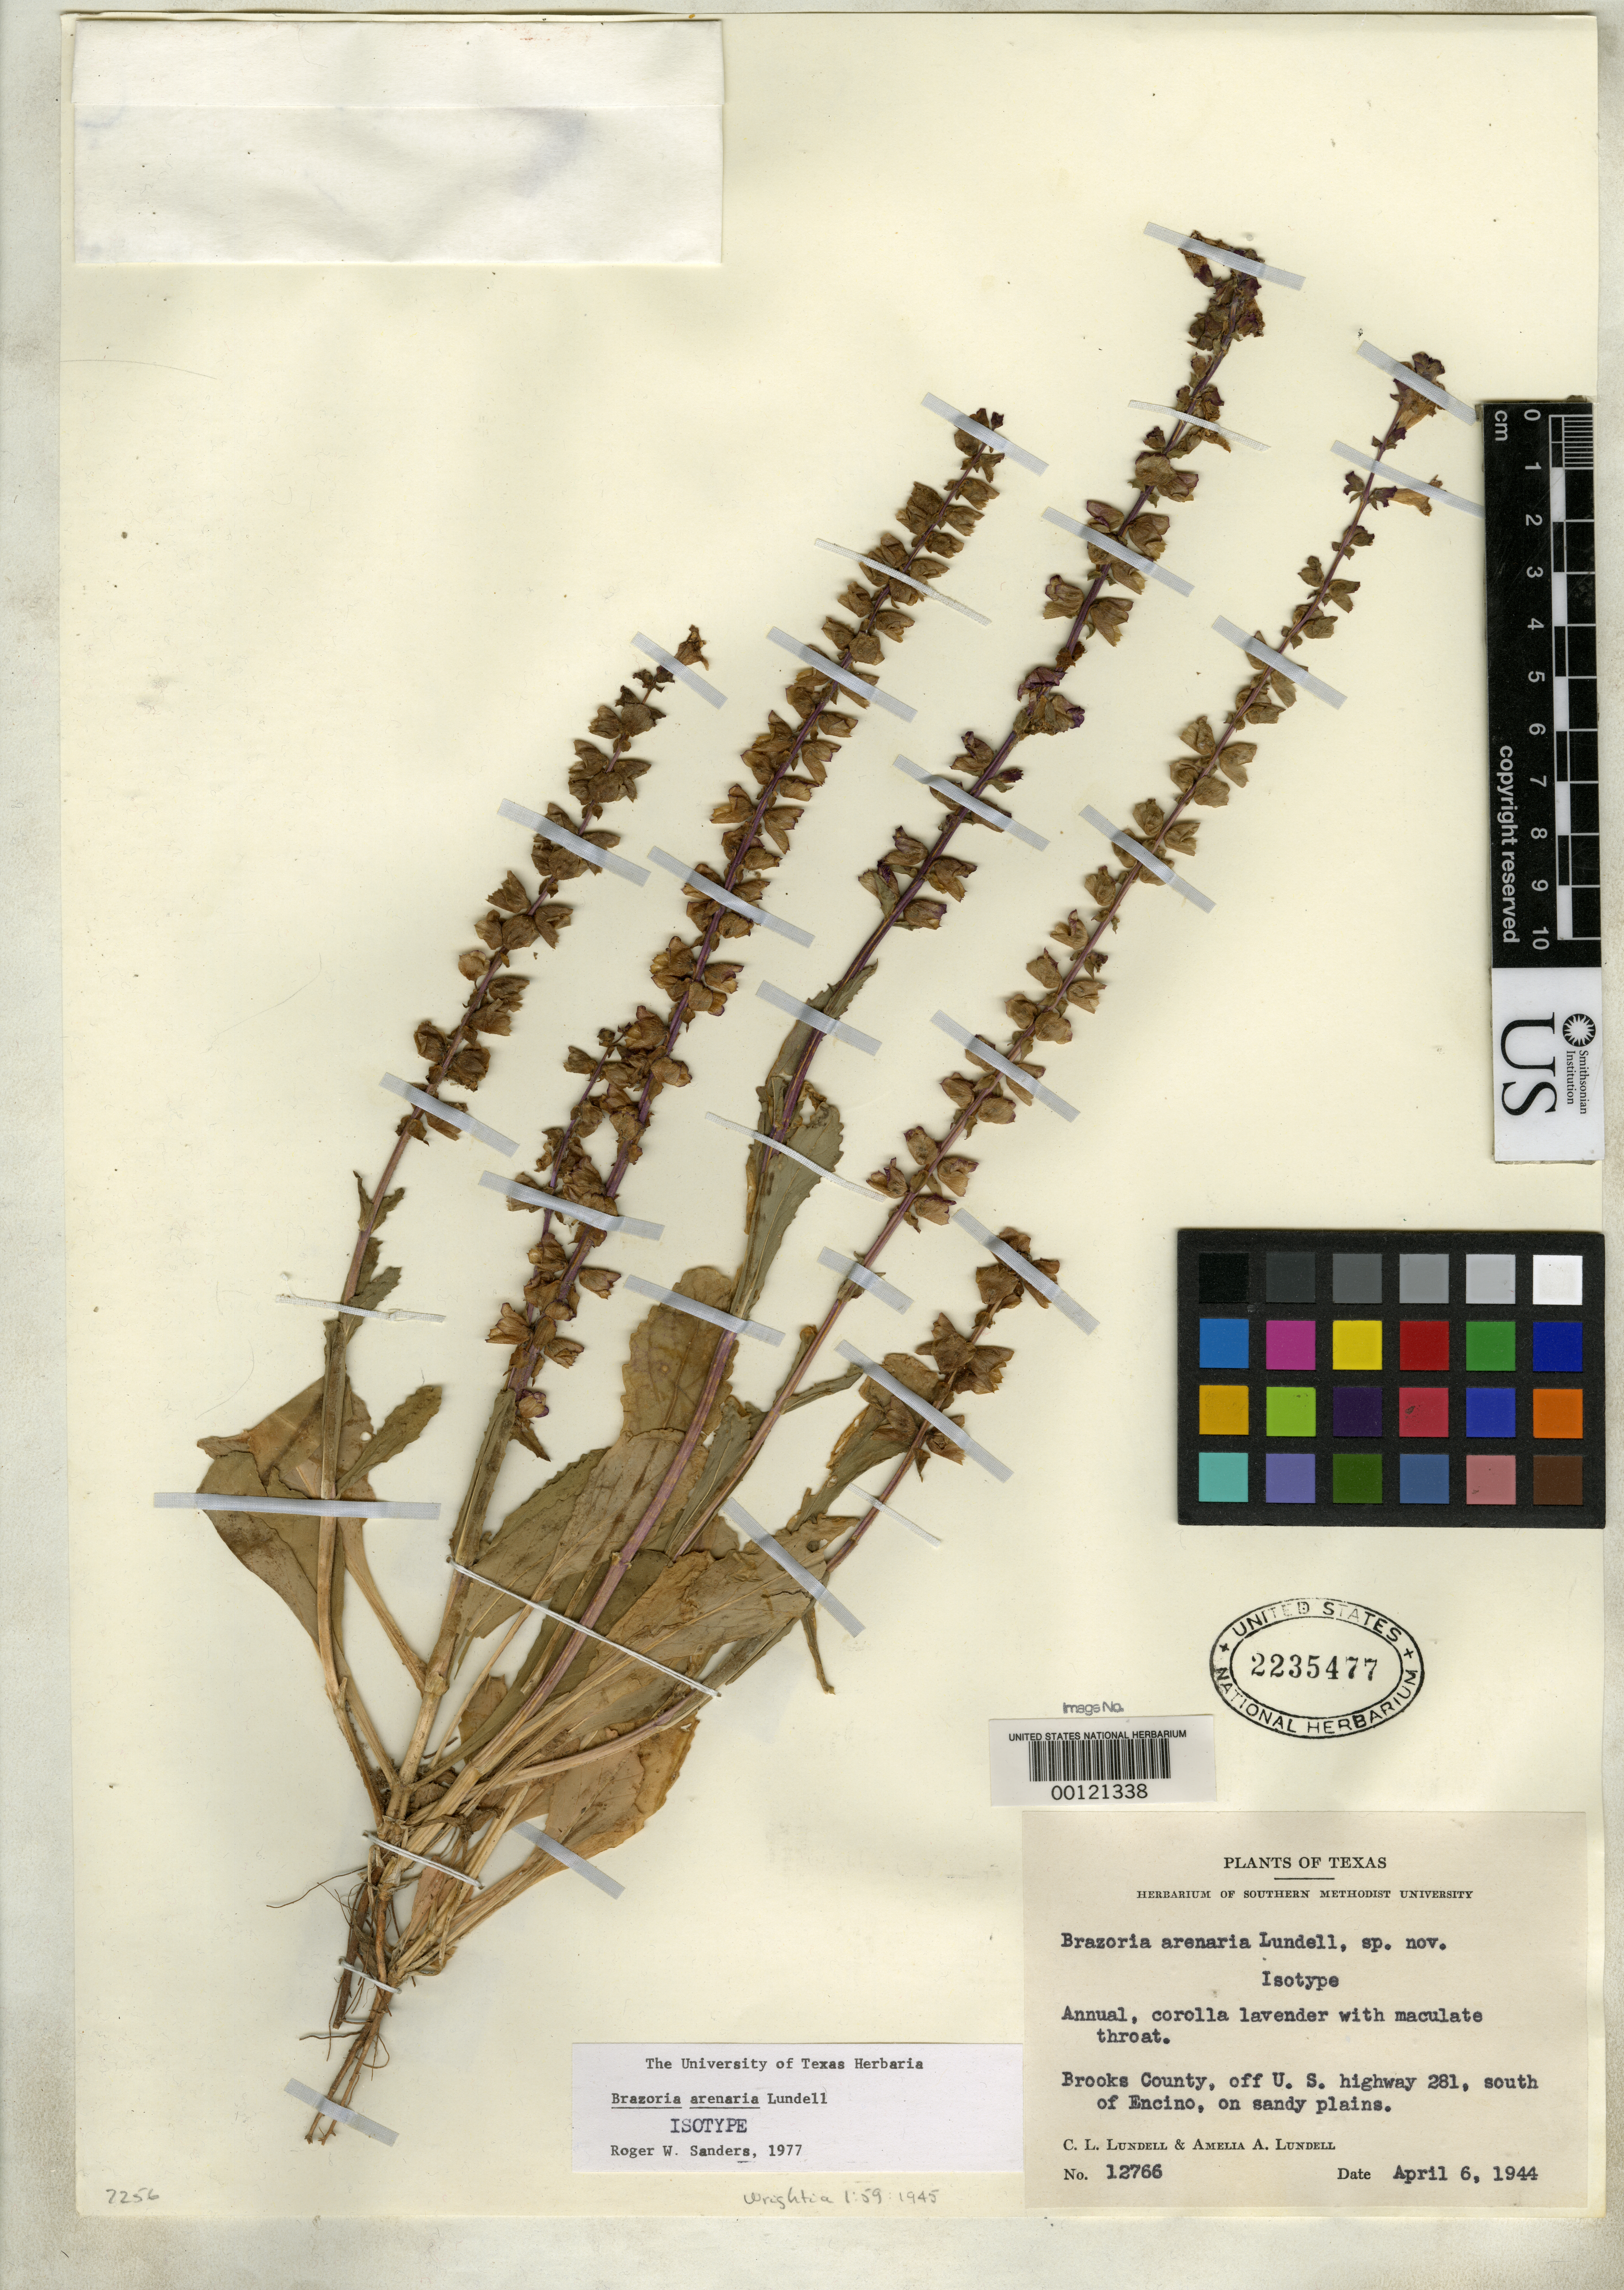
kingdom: Plantae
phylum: Tracheophyta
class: Magnoliopsida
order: Lamiales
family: Lamiaceae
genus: Brazoria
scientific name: Brazoria arenaria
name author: Lundell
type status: Isotype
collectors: C. L. Lundell & A. A. Lundell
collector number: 12766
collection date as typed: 06 Apr 1944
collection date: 1944-04-06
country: United States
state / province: Texas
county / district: Brooks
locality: Off U.S. highway 281, S of Encino.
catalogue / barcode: US 2235477